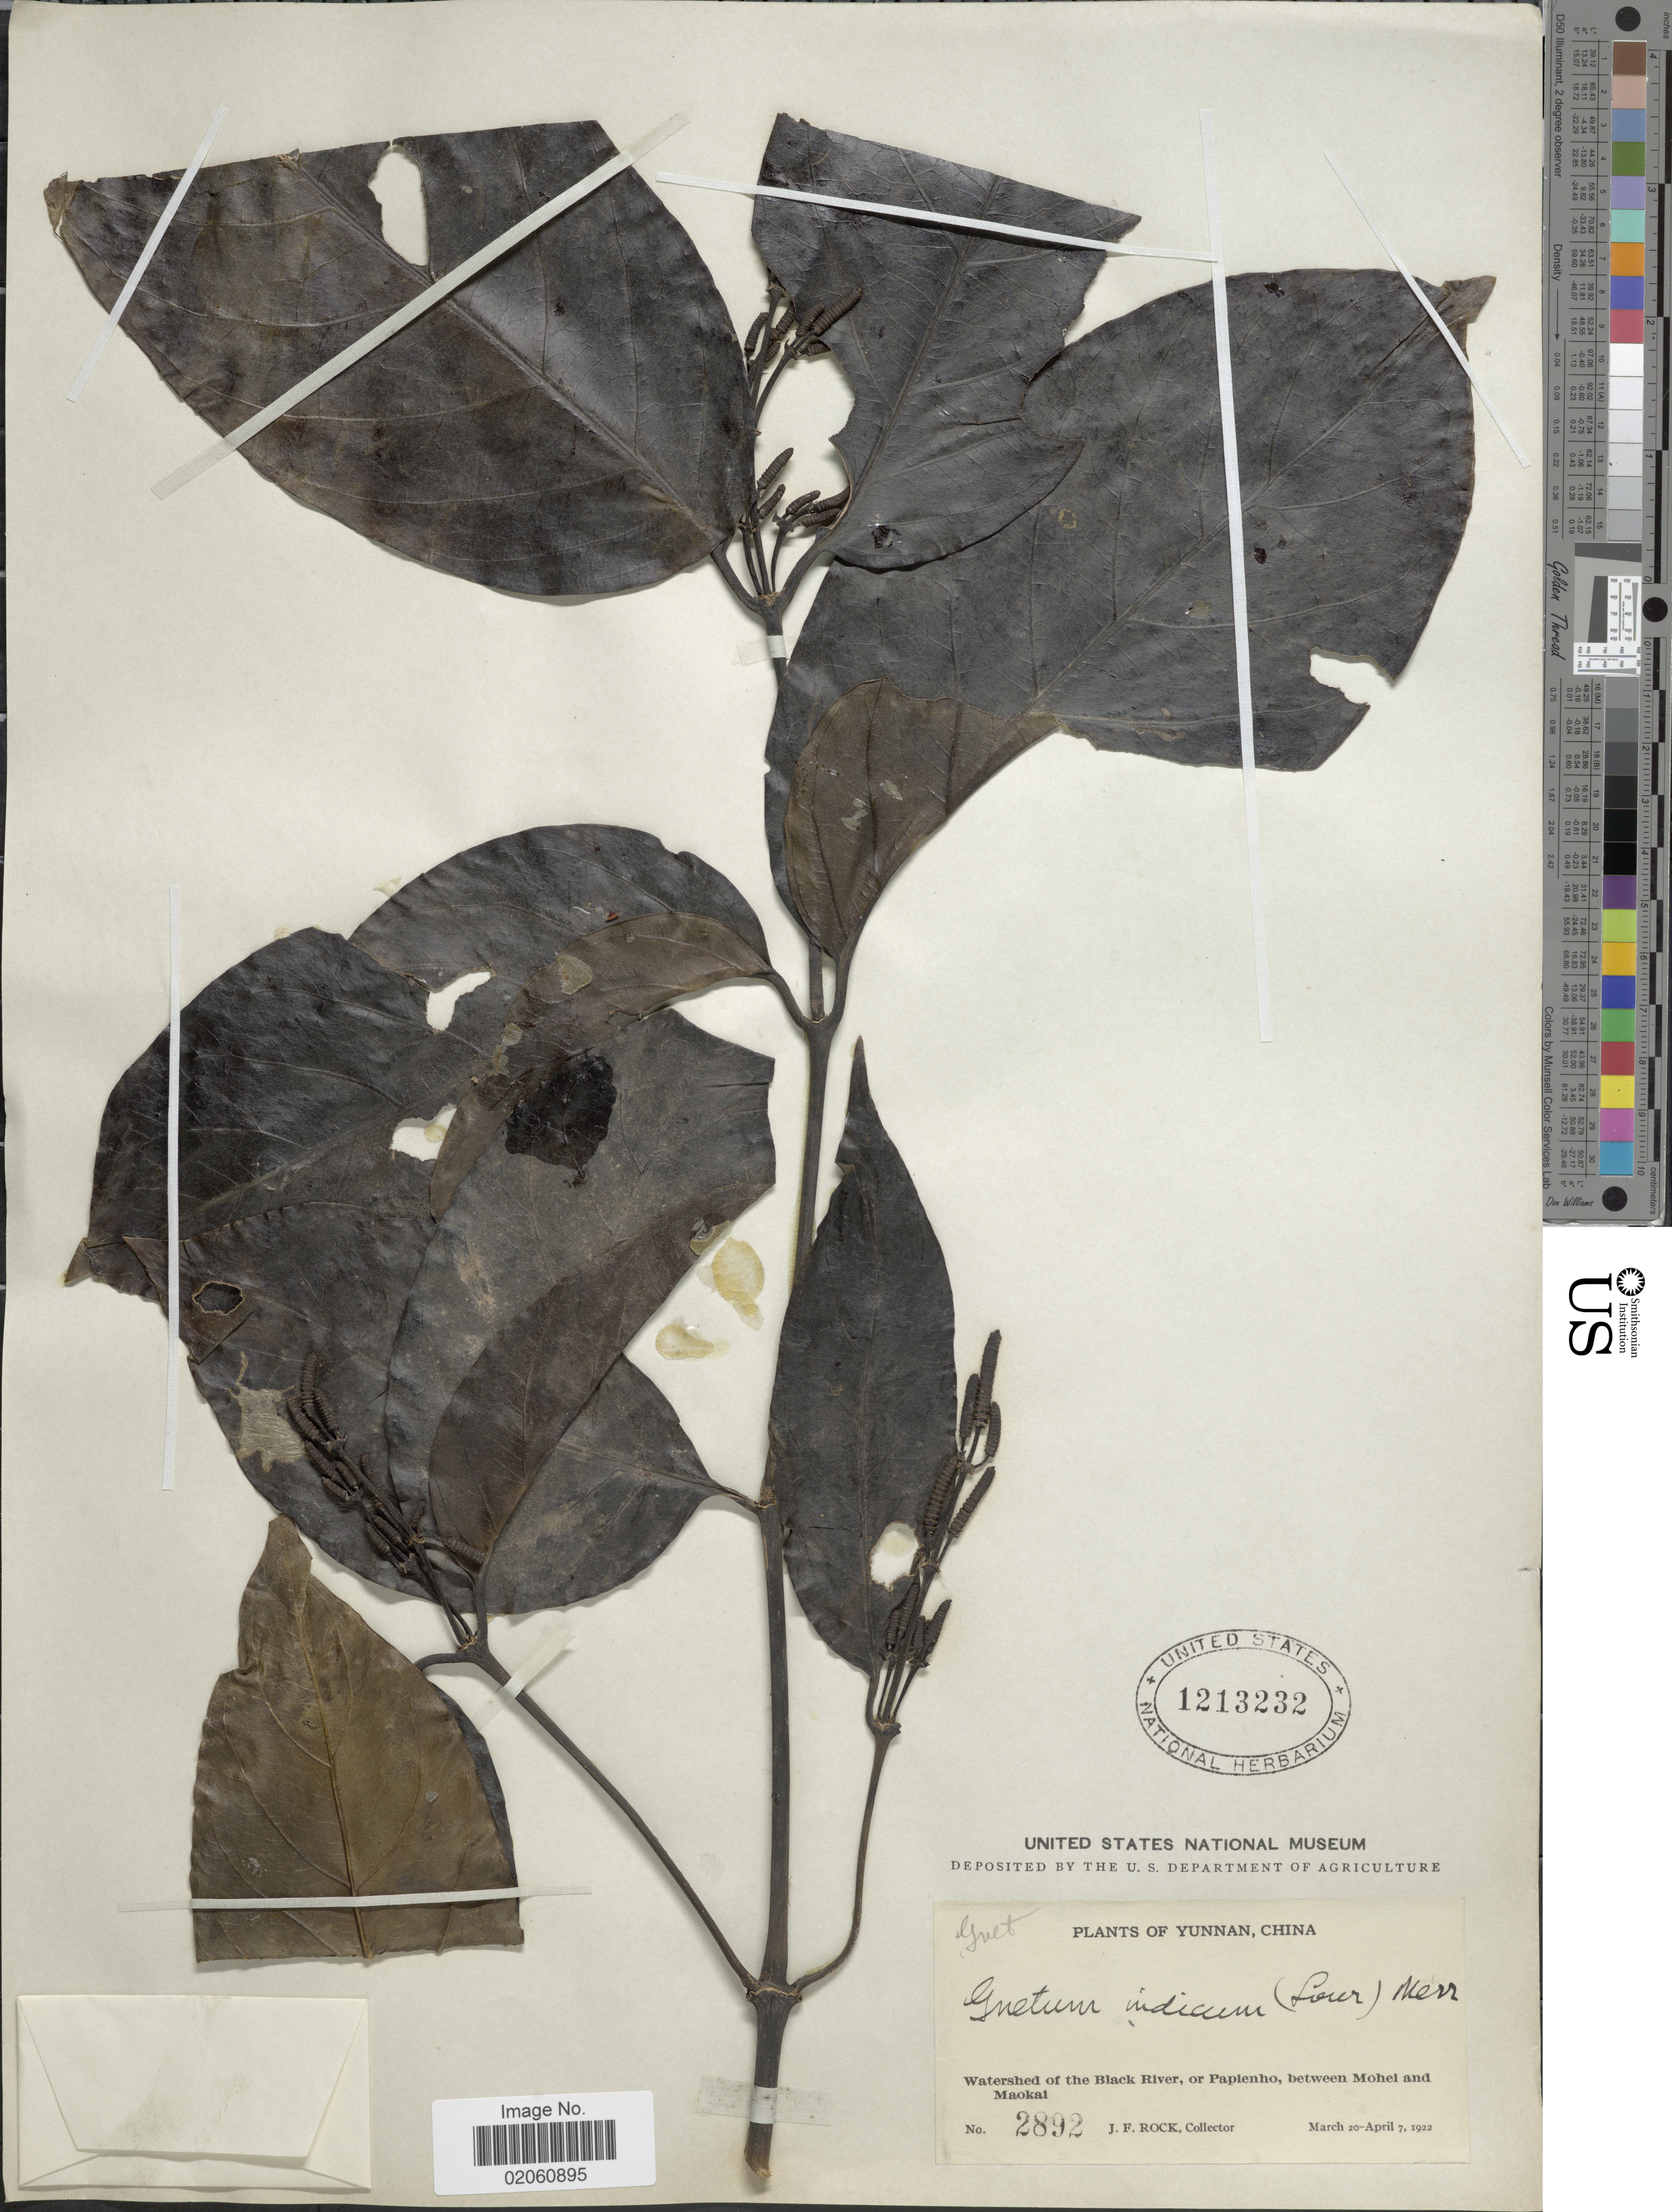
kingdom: Plantae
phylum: Tracheophyta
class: Gnetopsida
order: Gnetales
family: Gnetaceae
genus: Gnetum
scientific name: Gnetum indicum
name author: (Lour.) Merr.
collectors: J. Rock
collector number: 2892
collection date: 1922-03-20/1922-04-07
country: China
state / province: Yunnan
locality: Watershed of the Black River, or Papienho, between Mohei and Maokai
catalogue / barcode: US 1213232